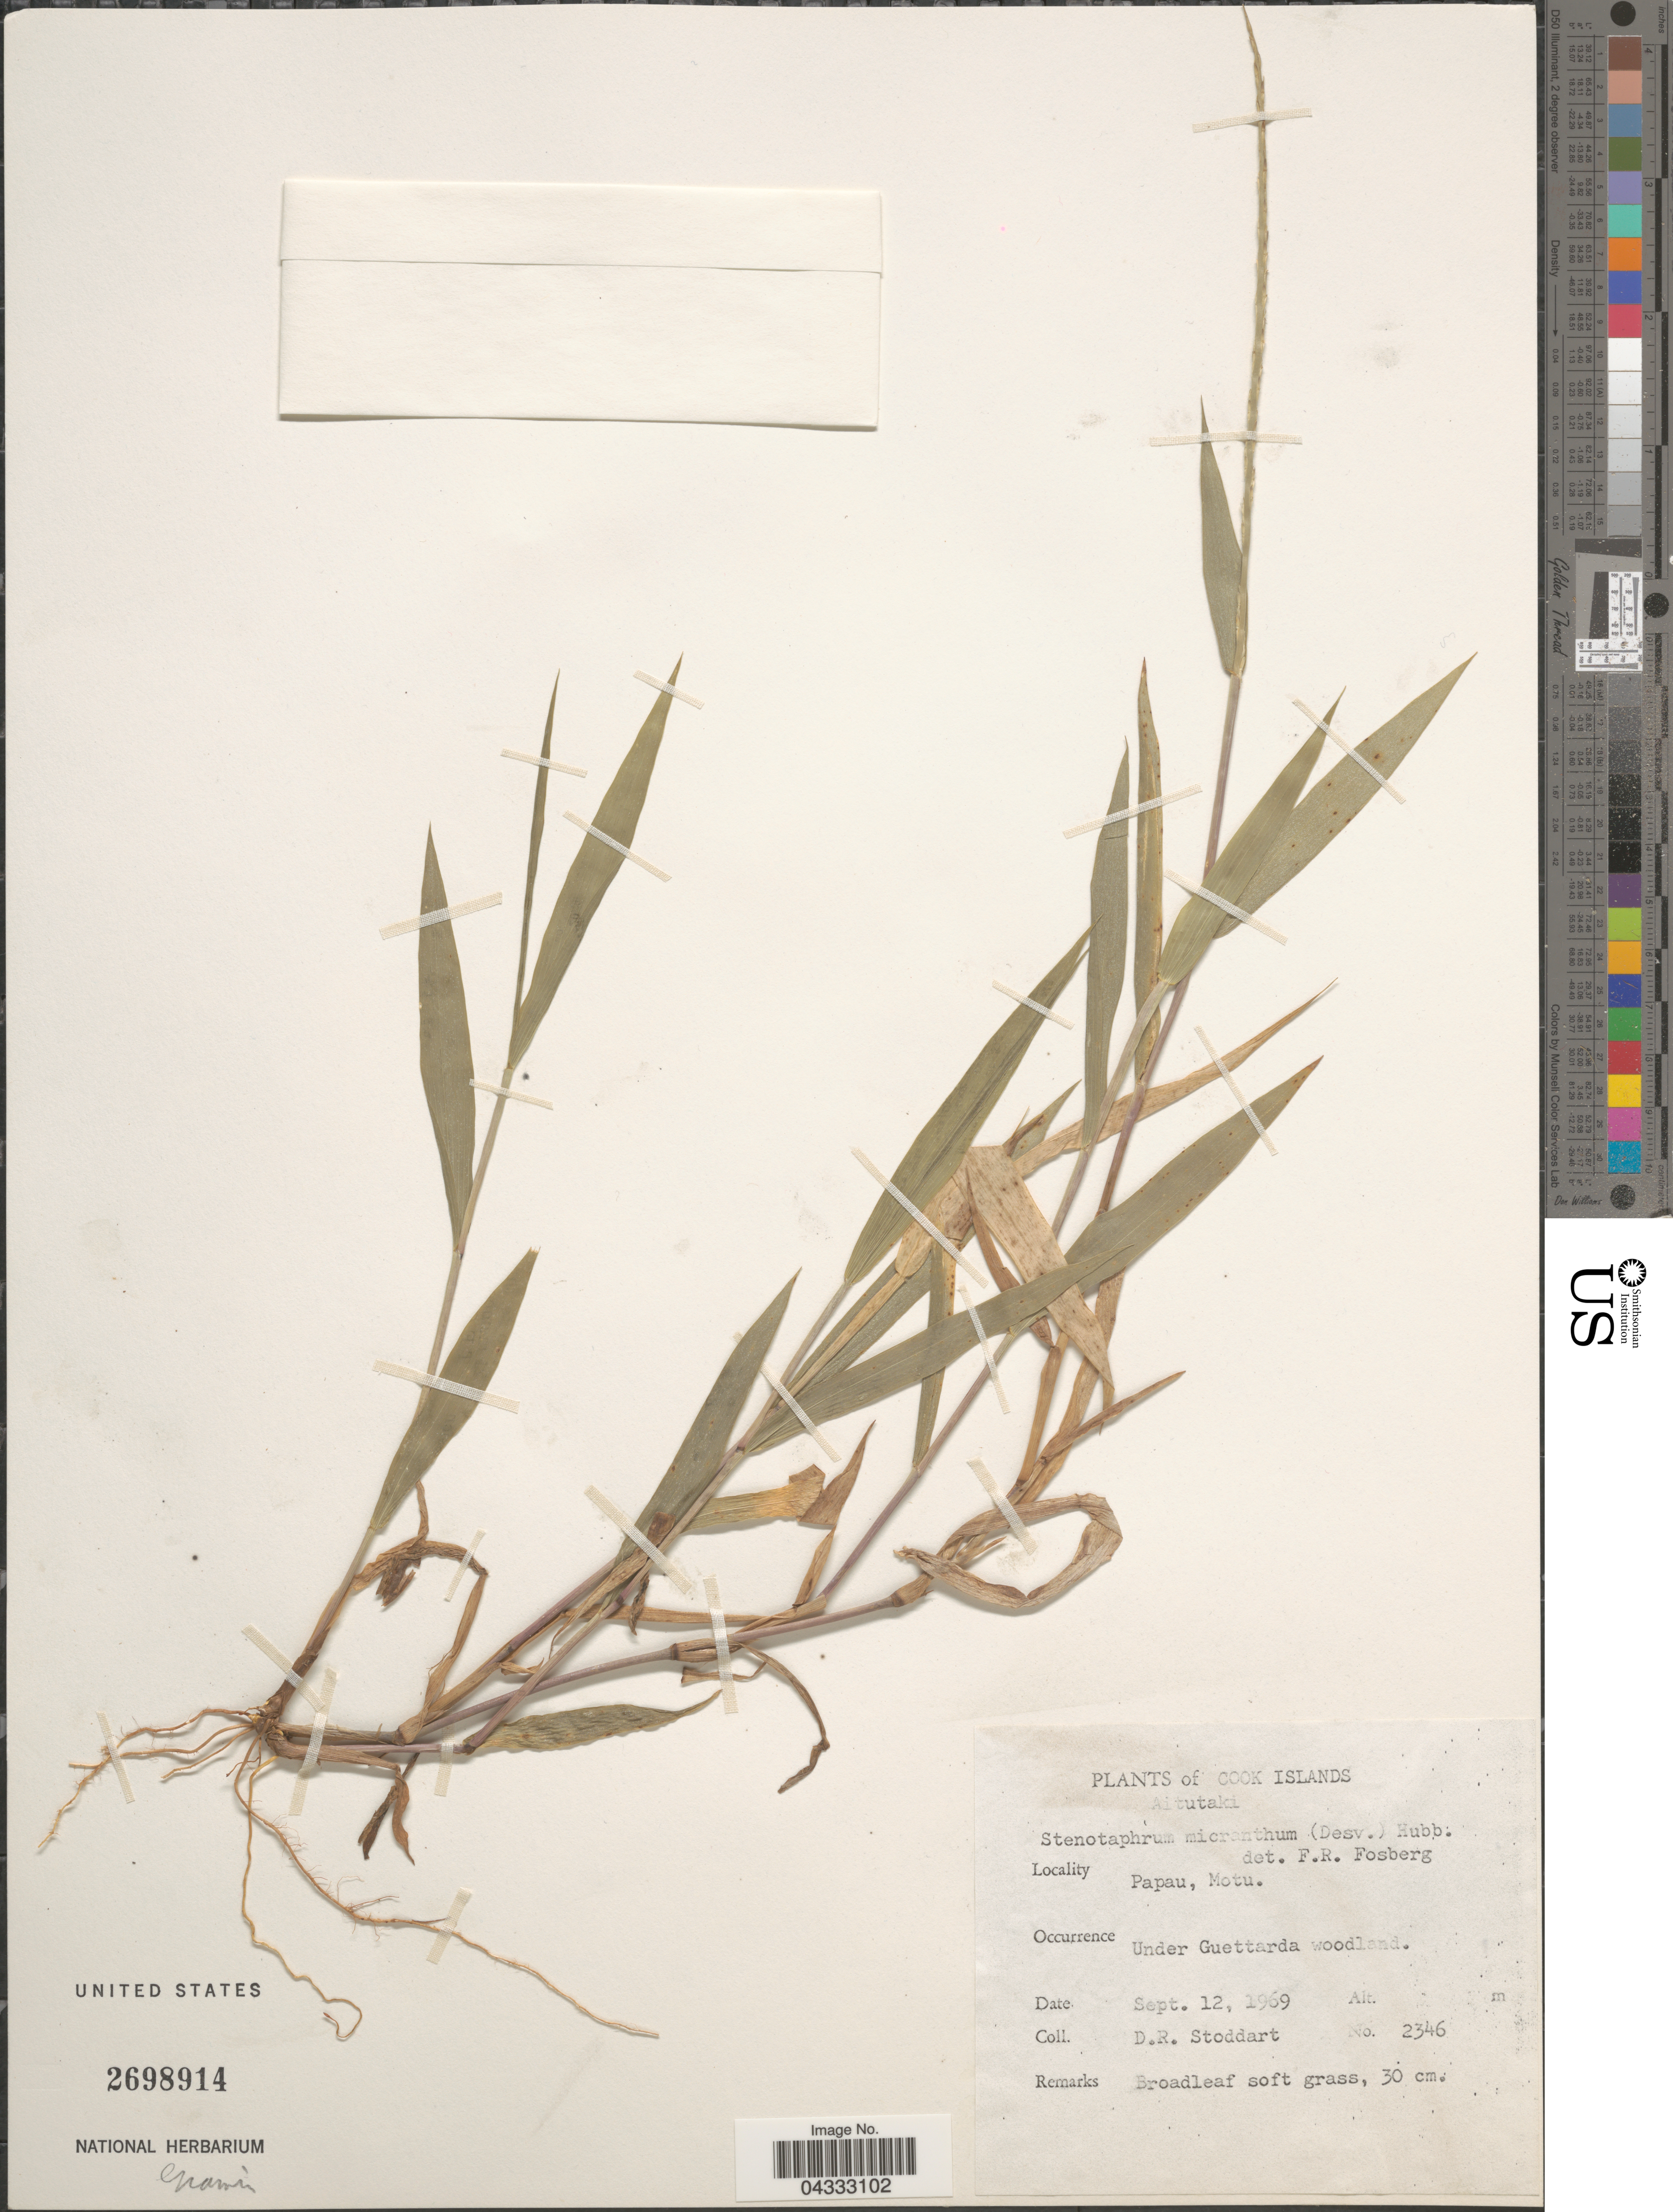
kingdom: Plantae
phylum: Tracheophyta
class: Liliopsida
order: Poales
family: Poaceae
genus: Stenotaphrum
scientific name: Stenotaphrum micranthum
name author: (Desv.) C.E. Hubb.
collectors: D. R. Stoddart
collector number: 2346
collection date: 1969-09-12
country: Cook Islands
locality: Aitutaki. Papua, Motu.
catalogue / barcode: US 2698914